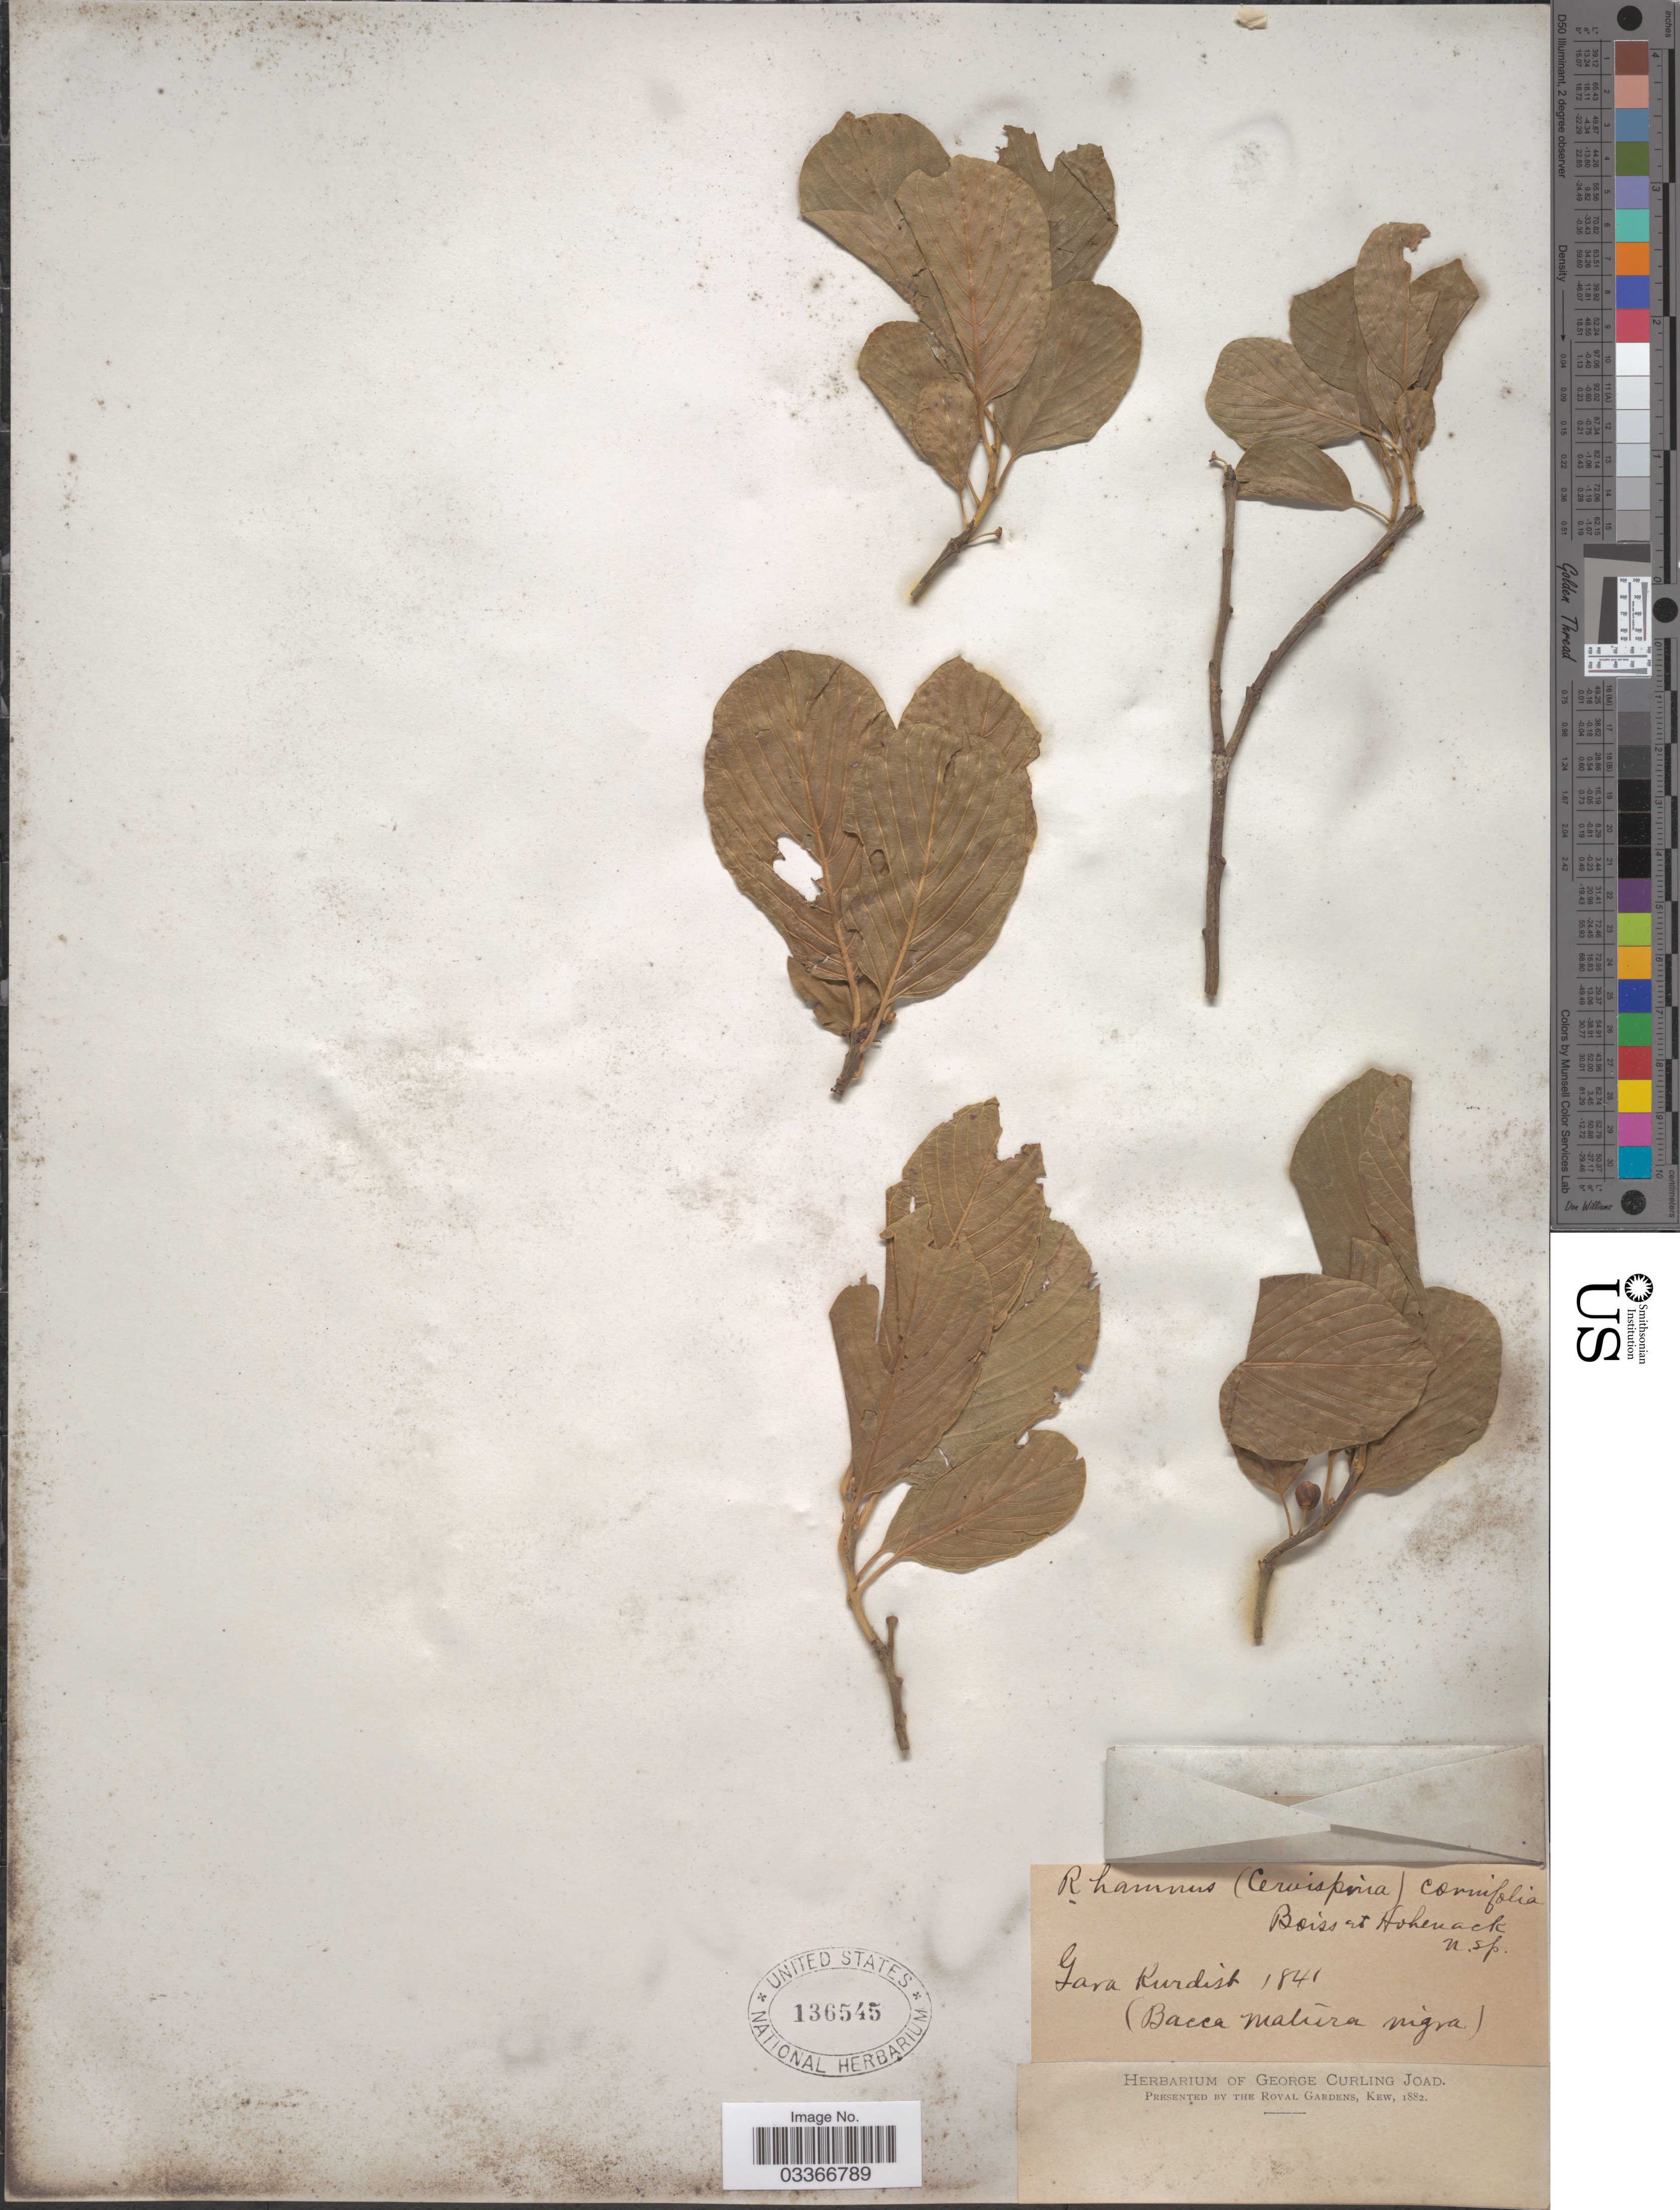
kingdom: Plantae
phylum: Tracheophyta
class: Magnoliopsida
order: Rosales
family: Rhamnaceae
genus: Rhamnus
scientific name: Rhamnus cornifolia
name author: Boiss. & Hohen.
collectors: ex herb. George Curling Joad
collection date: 1841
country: Iran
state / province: Kurdistan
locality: Gara Kurdist.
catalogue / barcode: US 136545